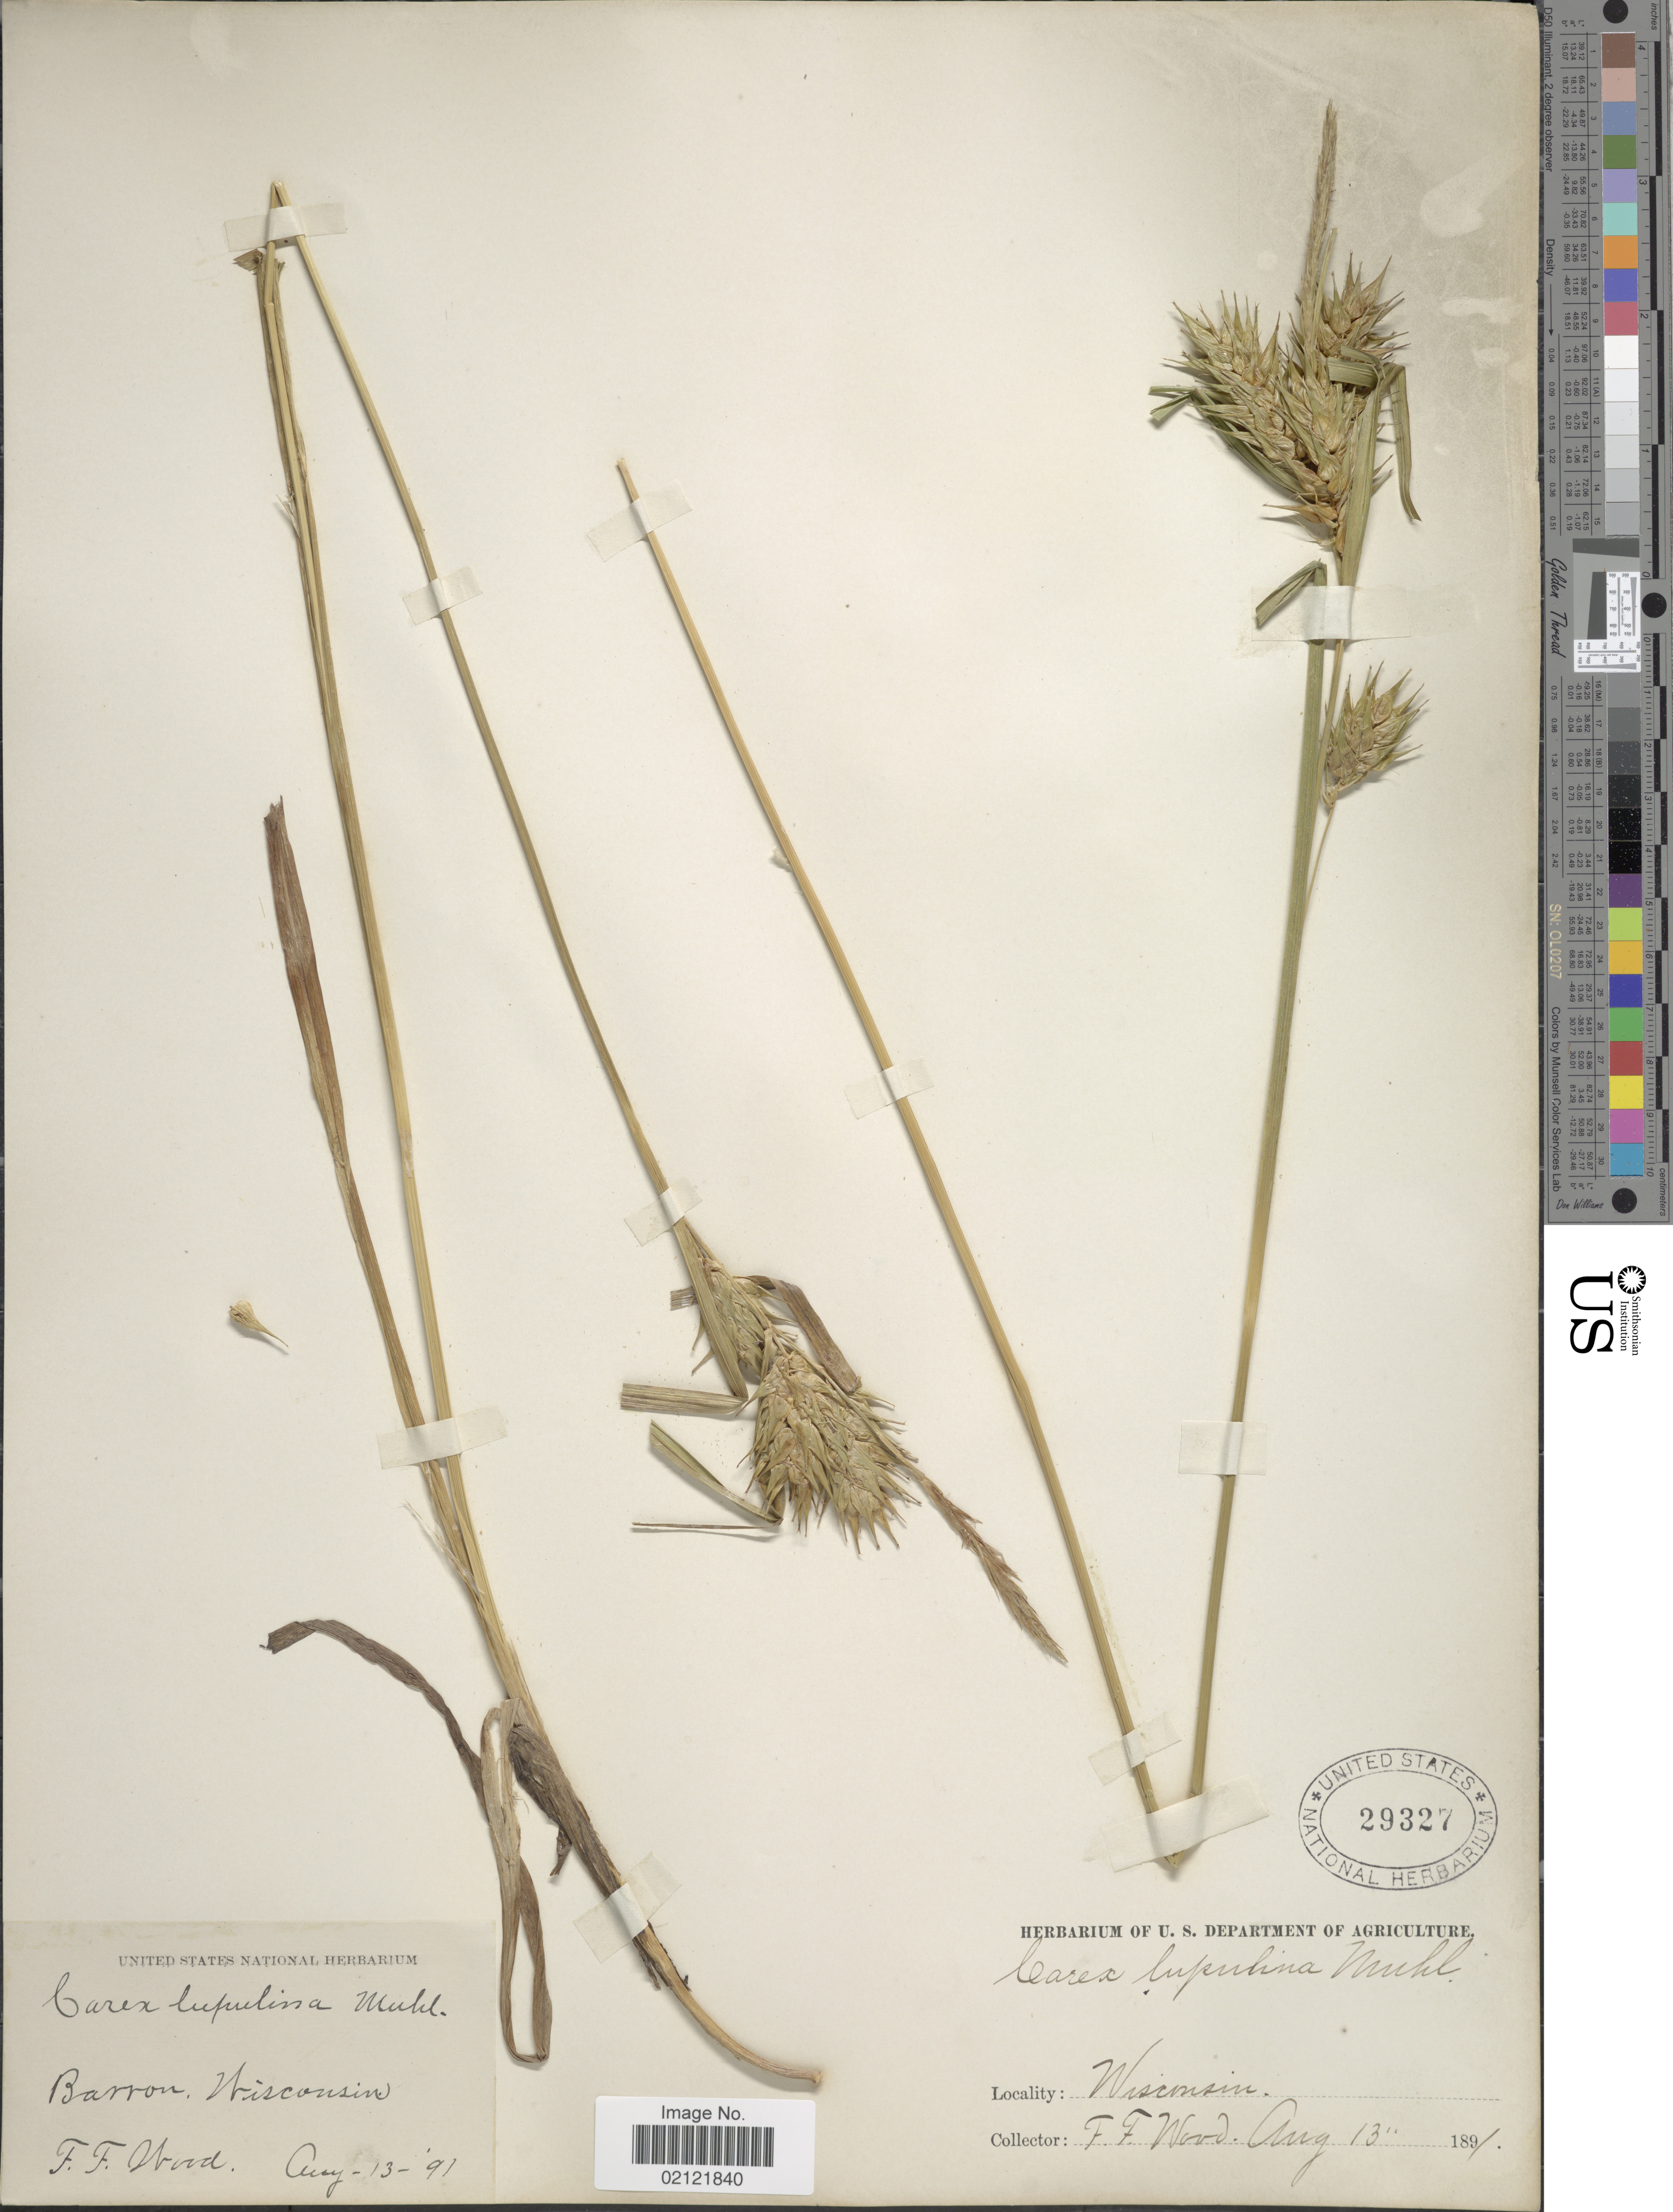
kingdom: Plantae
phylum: Tracheophyta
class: Liliopsida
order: Poales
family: Cyperaceae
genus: Carex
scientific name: Carex lupulina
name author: Muhl. ex Willd.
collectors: F. Wood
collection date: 1891-08-13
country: United States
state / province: Wisconsin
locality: Barron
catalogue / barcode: US 29327